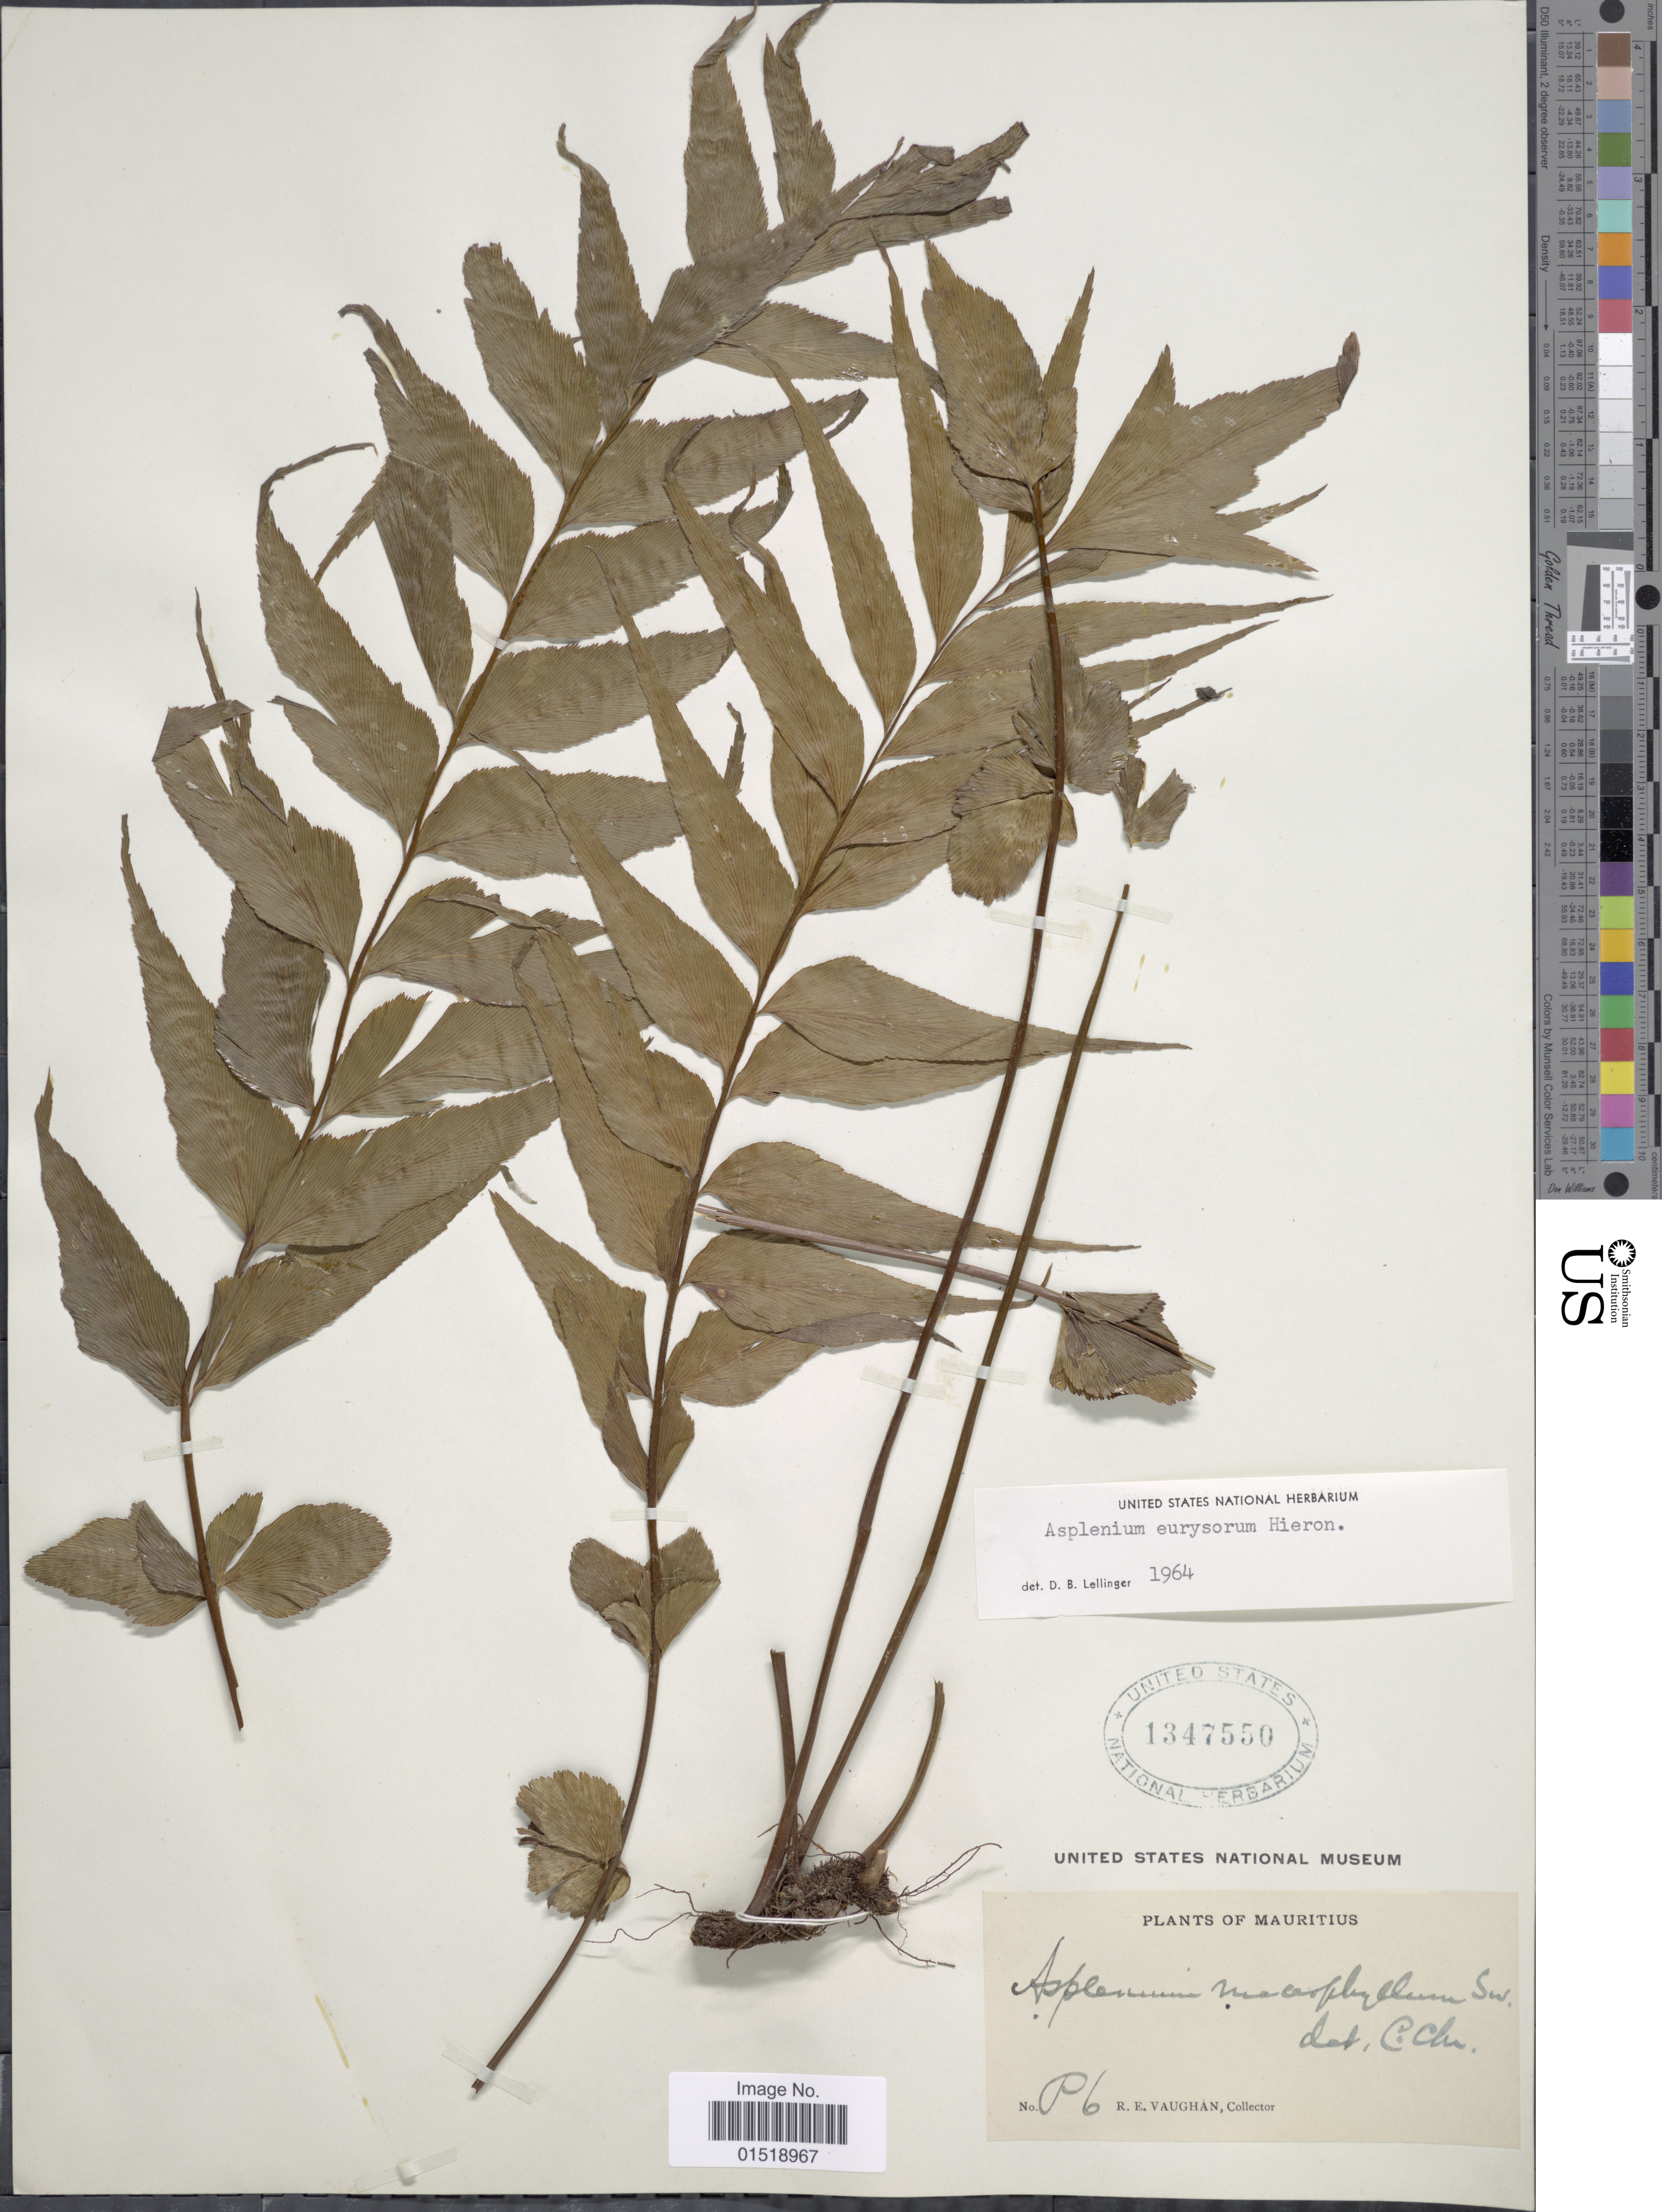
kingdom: Plantae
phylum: Tracheophyta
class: Polypodiopsida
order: Polypodiales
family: Aspleniaceae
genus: Asplenium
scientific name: Asplenium eurysorum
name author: Hieron.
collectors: R. Vaughan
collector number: P6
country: Mauritius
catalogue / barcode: US 1347550